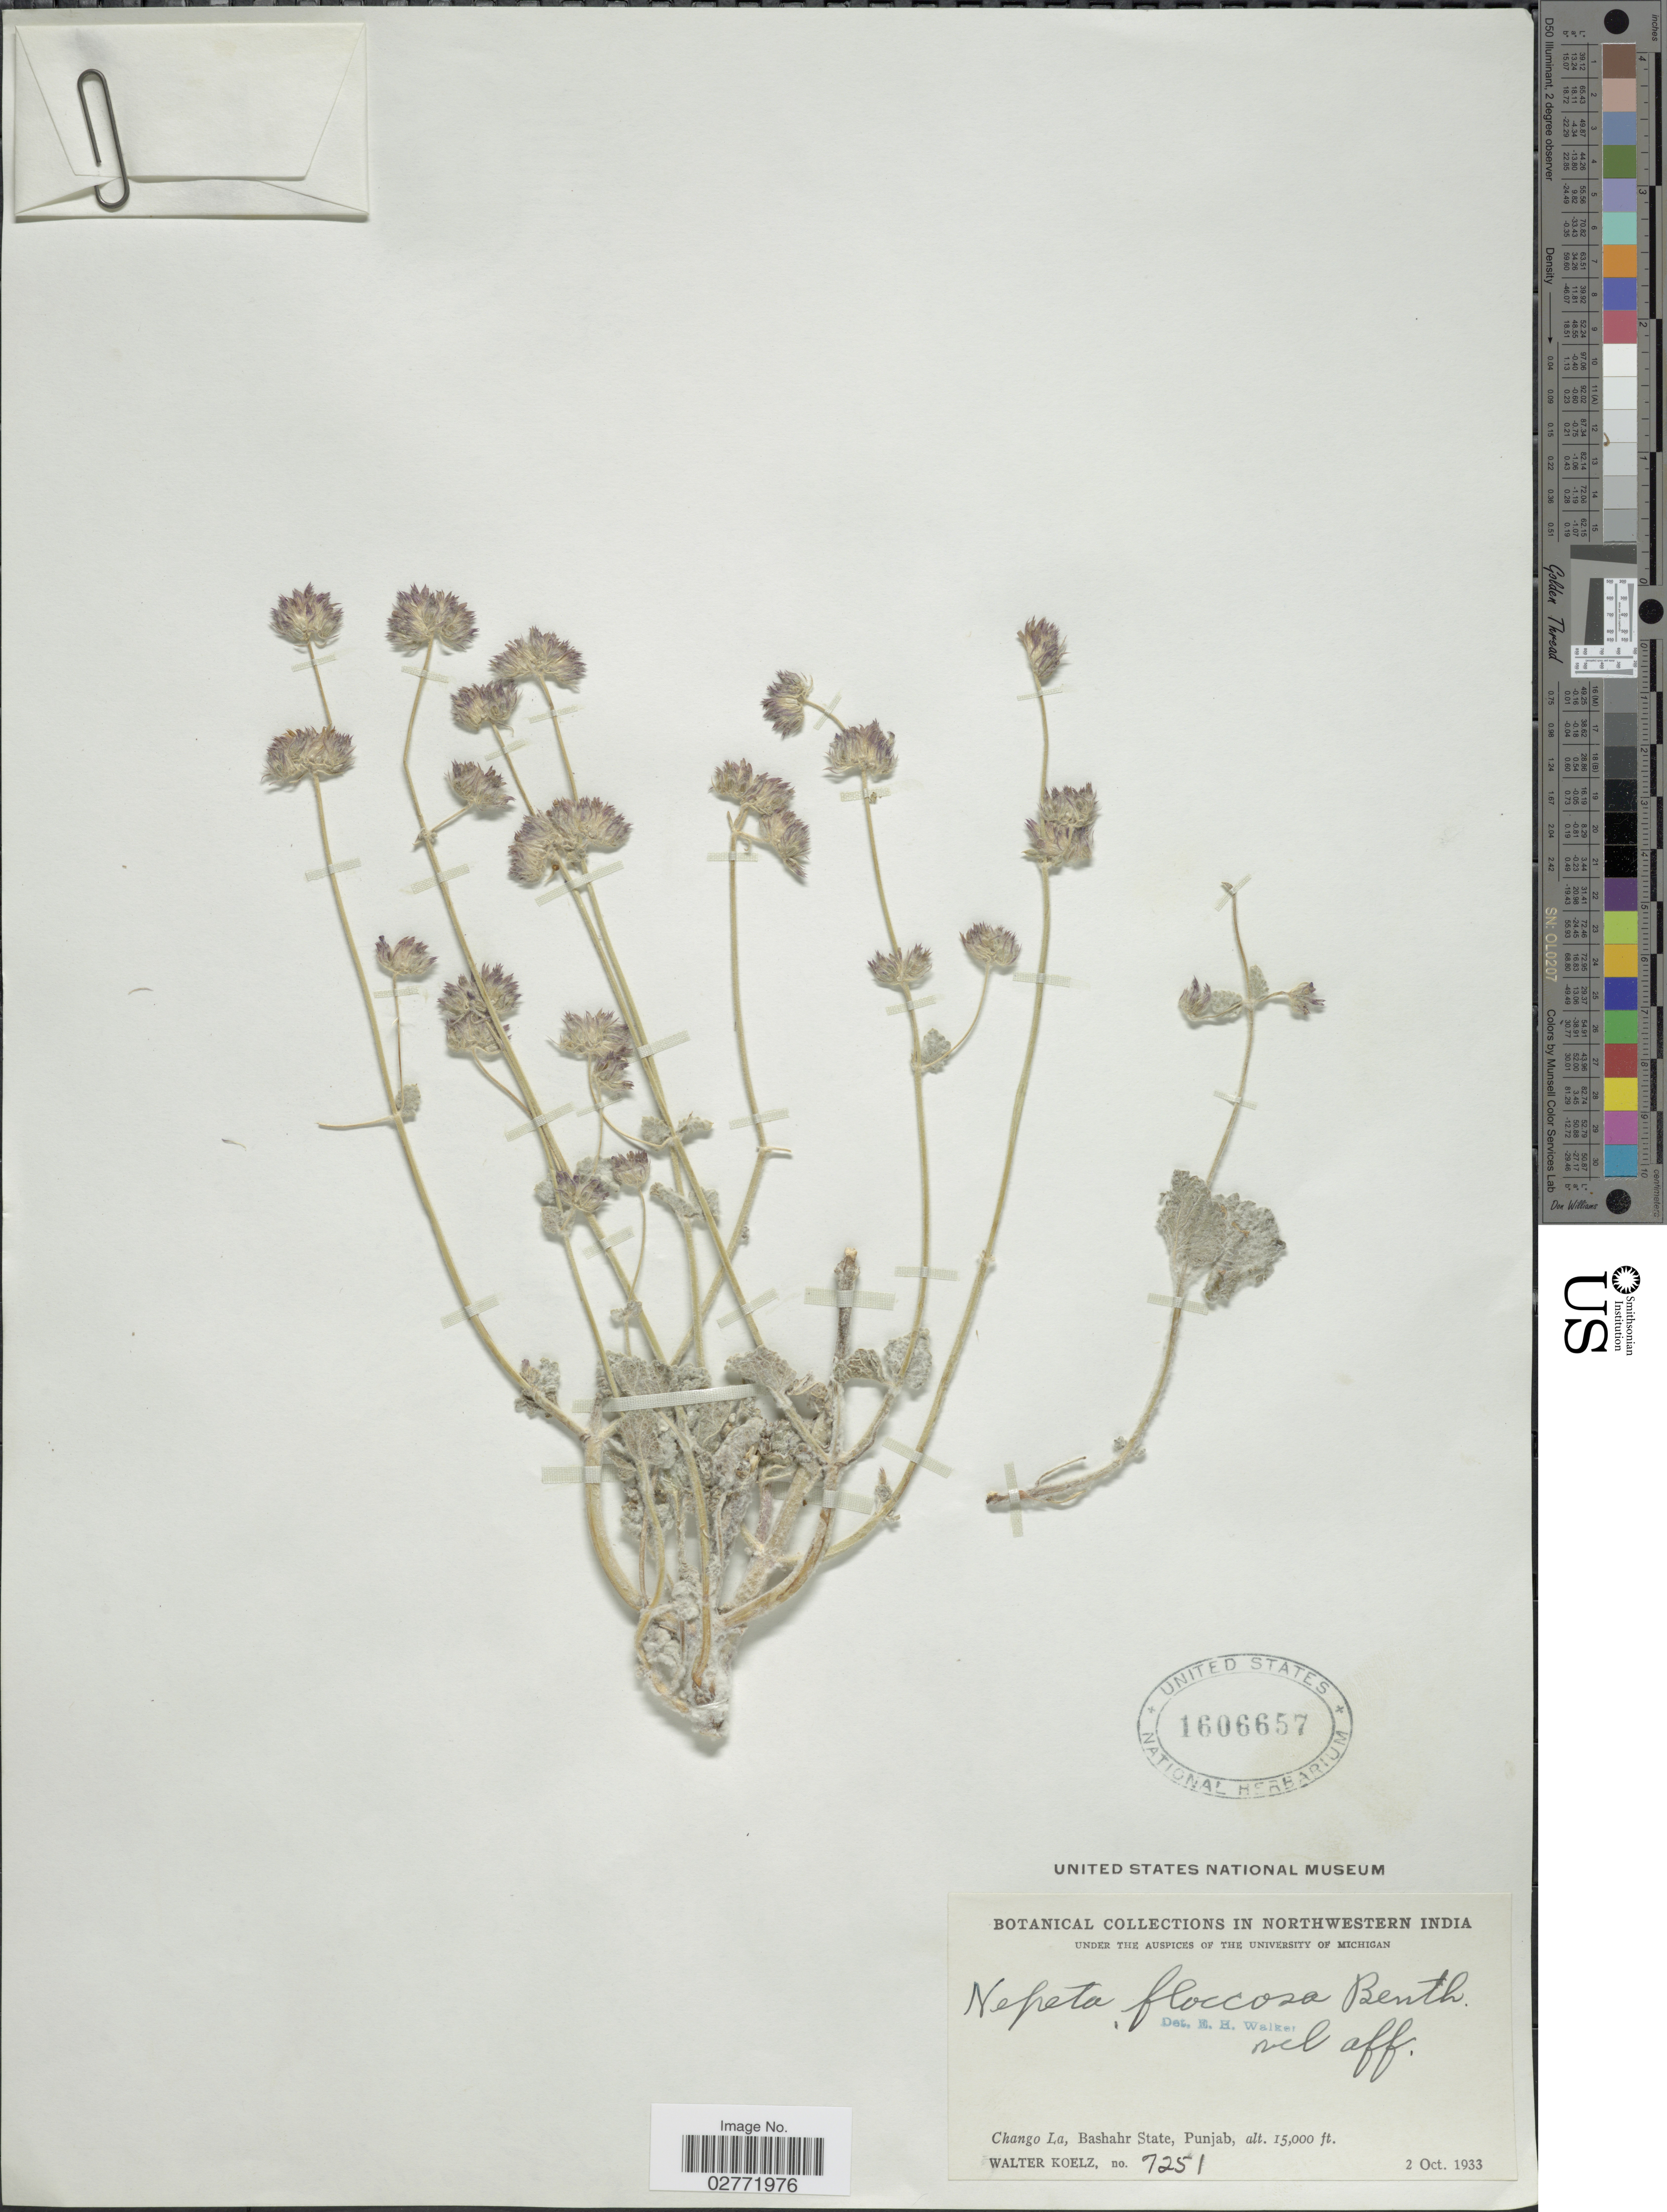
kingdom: Plantae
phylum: Tracheophyta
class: Magnoliopsida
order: Lamiales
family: Lamiaceae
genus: Nepeta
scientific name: Nepeta floccosa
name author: Benth.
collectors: W. N. Koelz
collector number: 7251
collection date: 1933-10-02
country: India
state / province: Punjab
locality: Northwestern India, Chango La, Bashahr State, Punjab.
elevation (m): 4572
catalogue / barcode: US 1606657